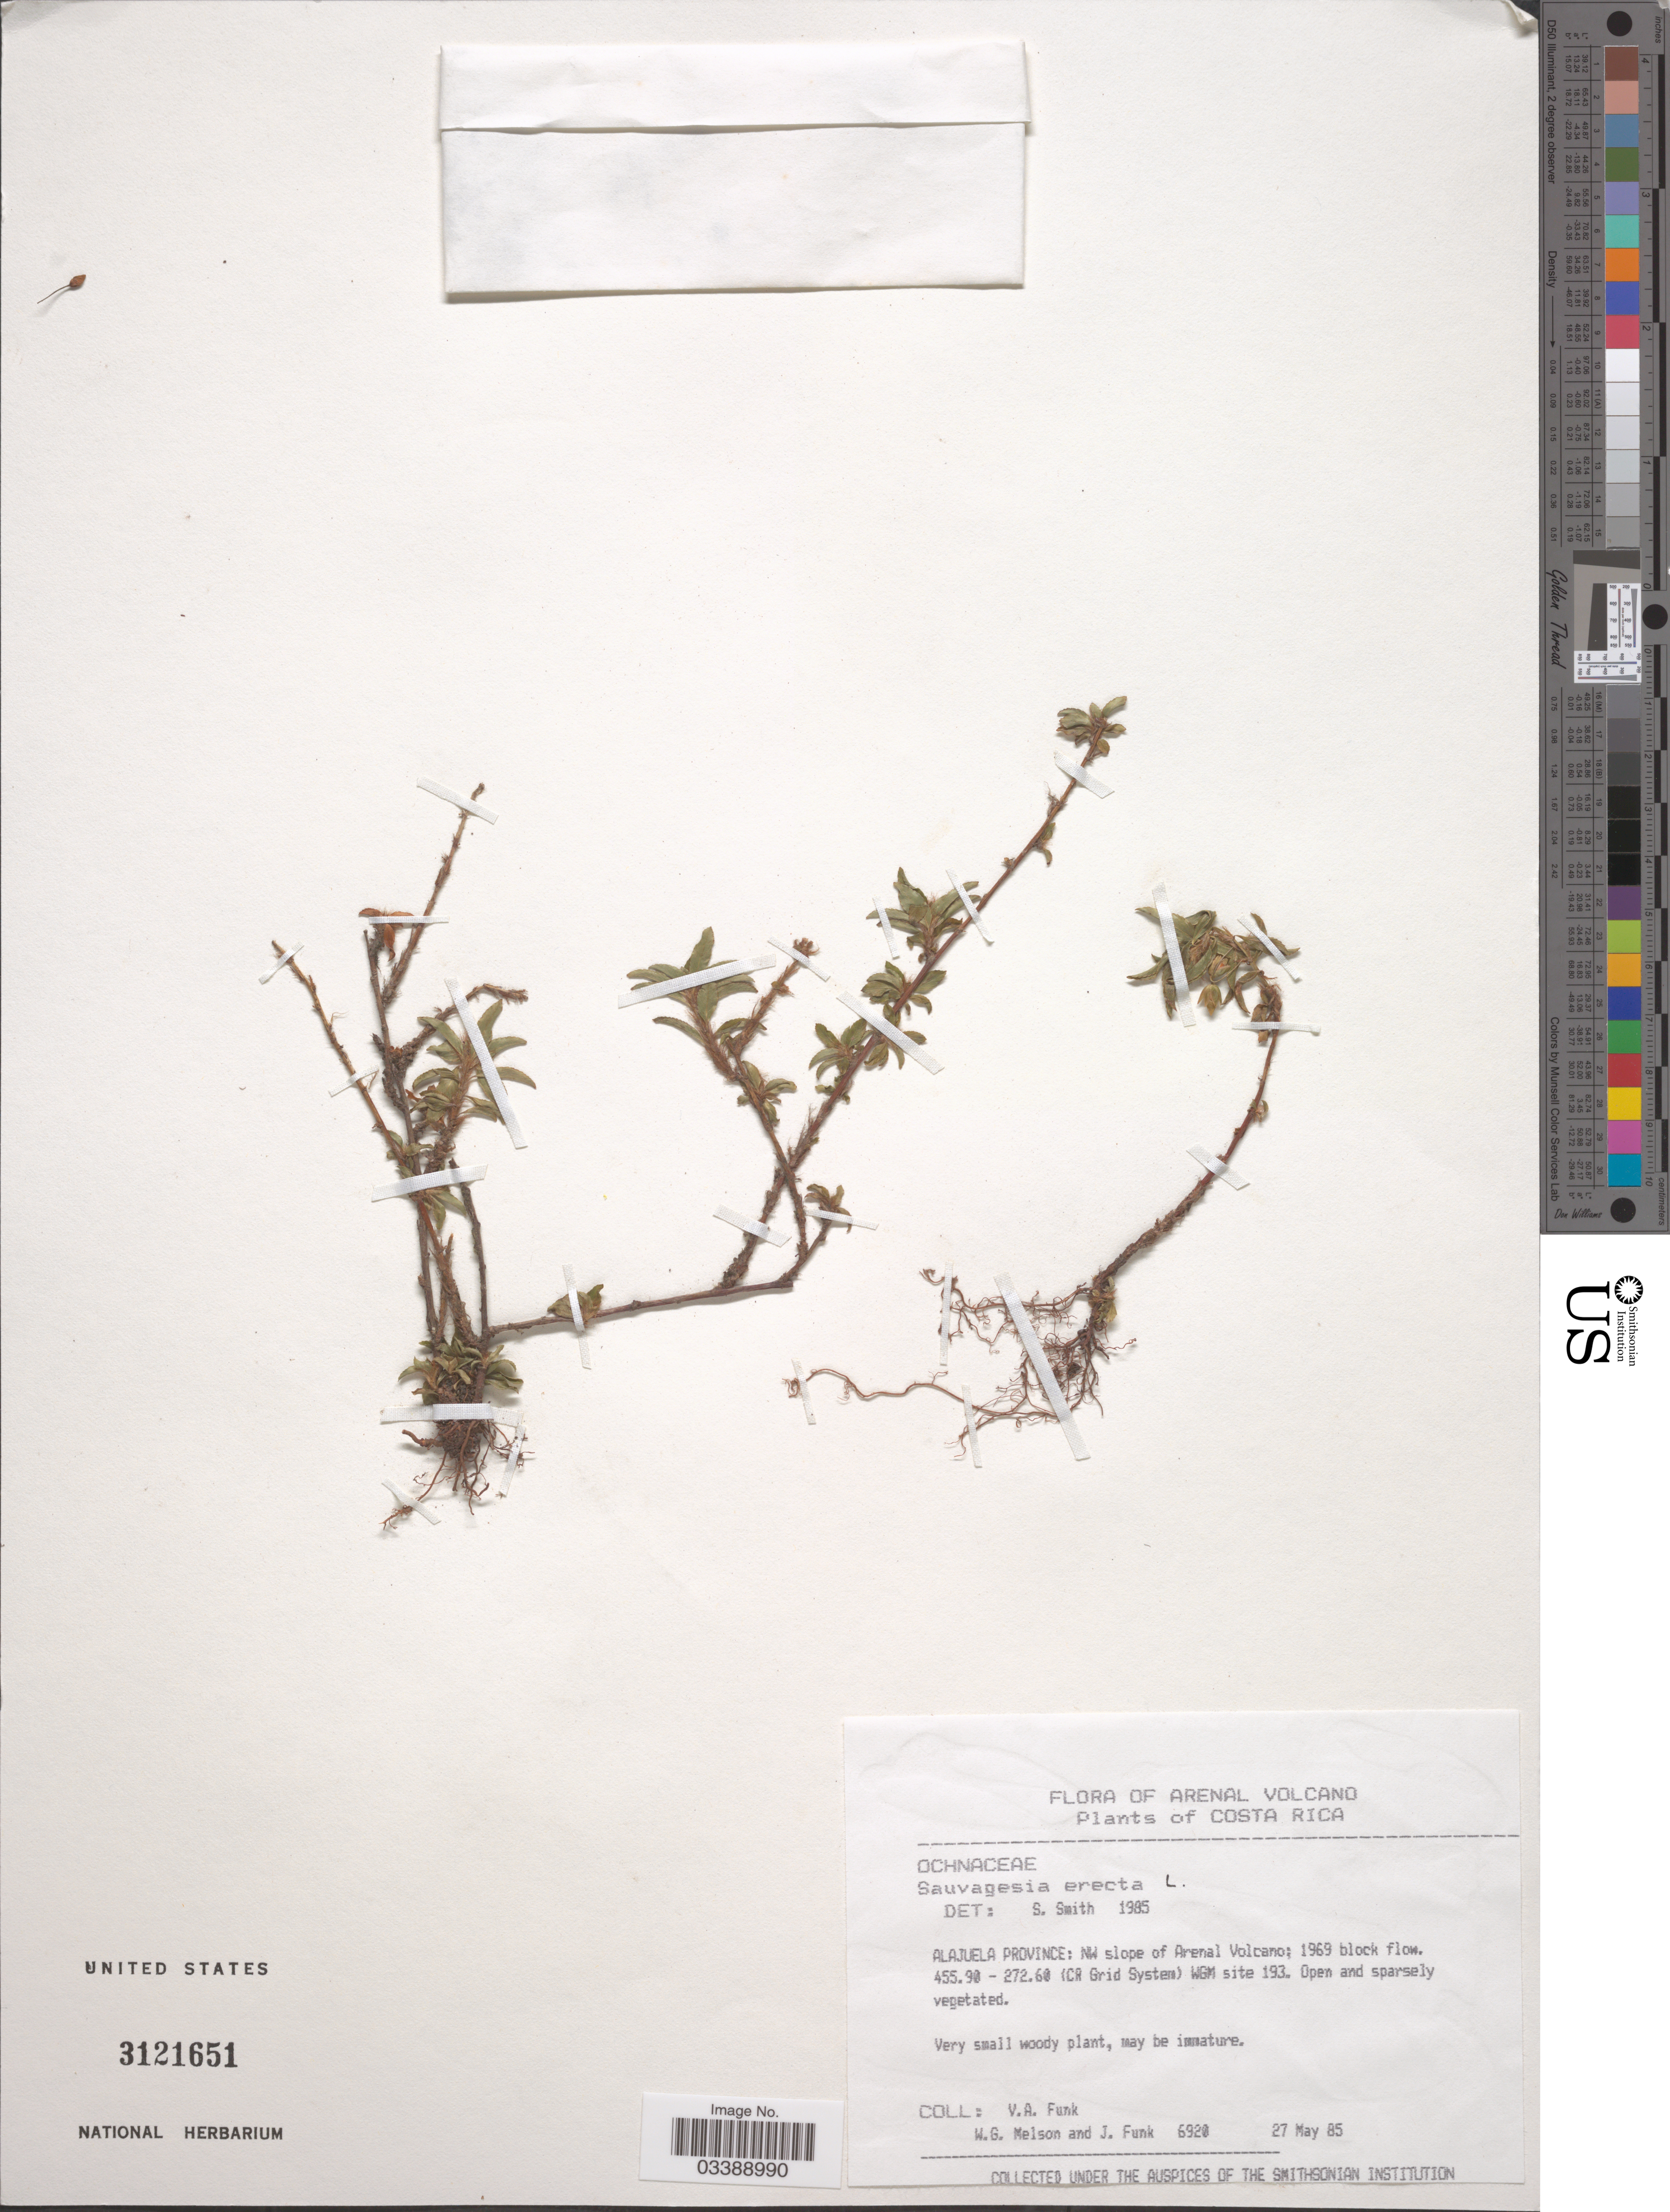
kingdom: Plantae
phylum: Tracheophyta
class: Magnoliopsida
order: Malpighiales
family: Ochnaceae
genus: Sauvagesia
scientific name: Sauvagesia erecta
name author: L.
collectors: V. Funk, W. Melson & J. Funk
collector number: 6920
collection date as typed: Transcribed d/m/y: 27/5/85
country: Costa Rica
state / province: Alajuela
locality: Arenal Volcano. NW slope of Arenal Volcano, 1969 block flow. 455.90 - 272.60 (CR Grid System) WGM site 193.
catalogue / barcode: US 3121651